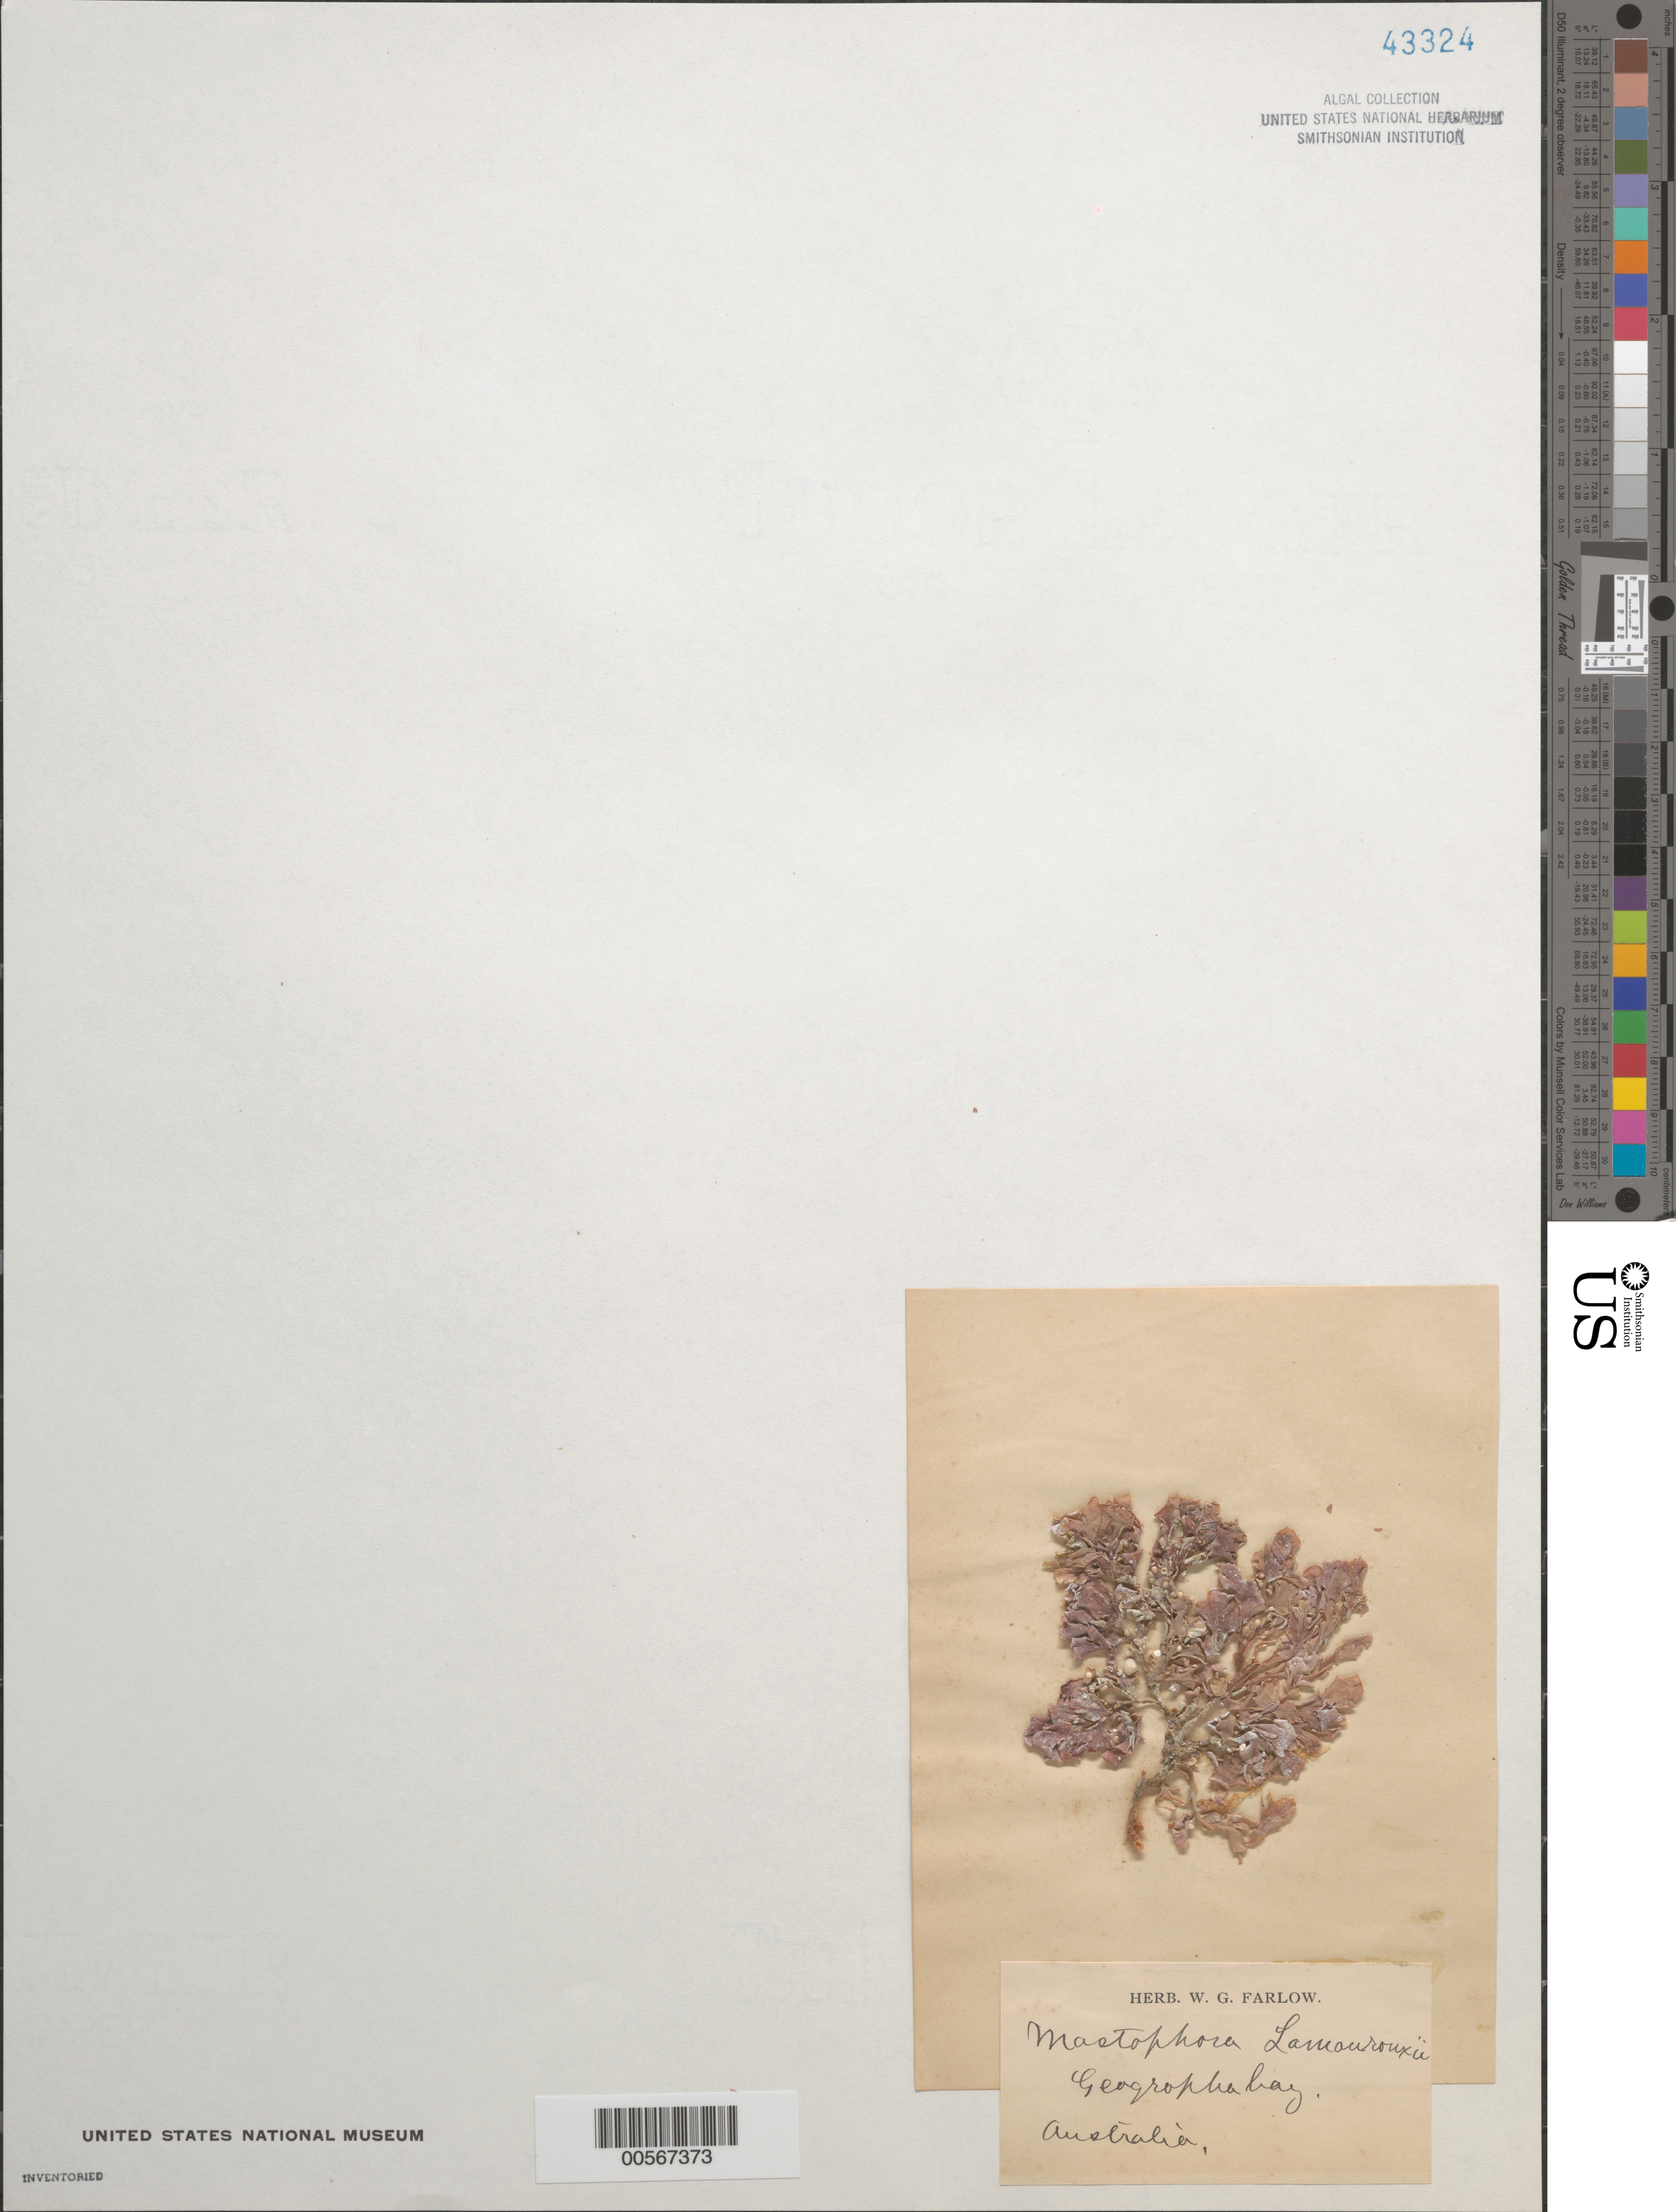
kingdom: Plantae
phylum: Rhodophyta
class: Florideophyceae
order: Corallinales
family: Mastophoraceae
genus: Metamastophora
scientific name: Metamastophora flabellata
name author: (Sonder) Setchell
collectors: W. Farlow (Herbarium)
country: Australia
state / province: Western Australia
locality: Geographe Bay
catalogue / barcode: US 43324